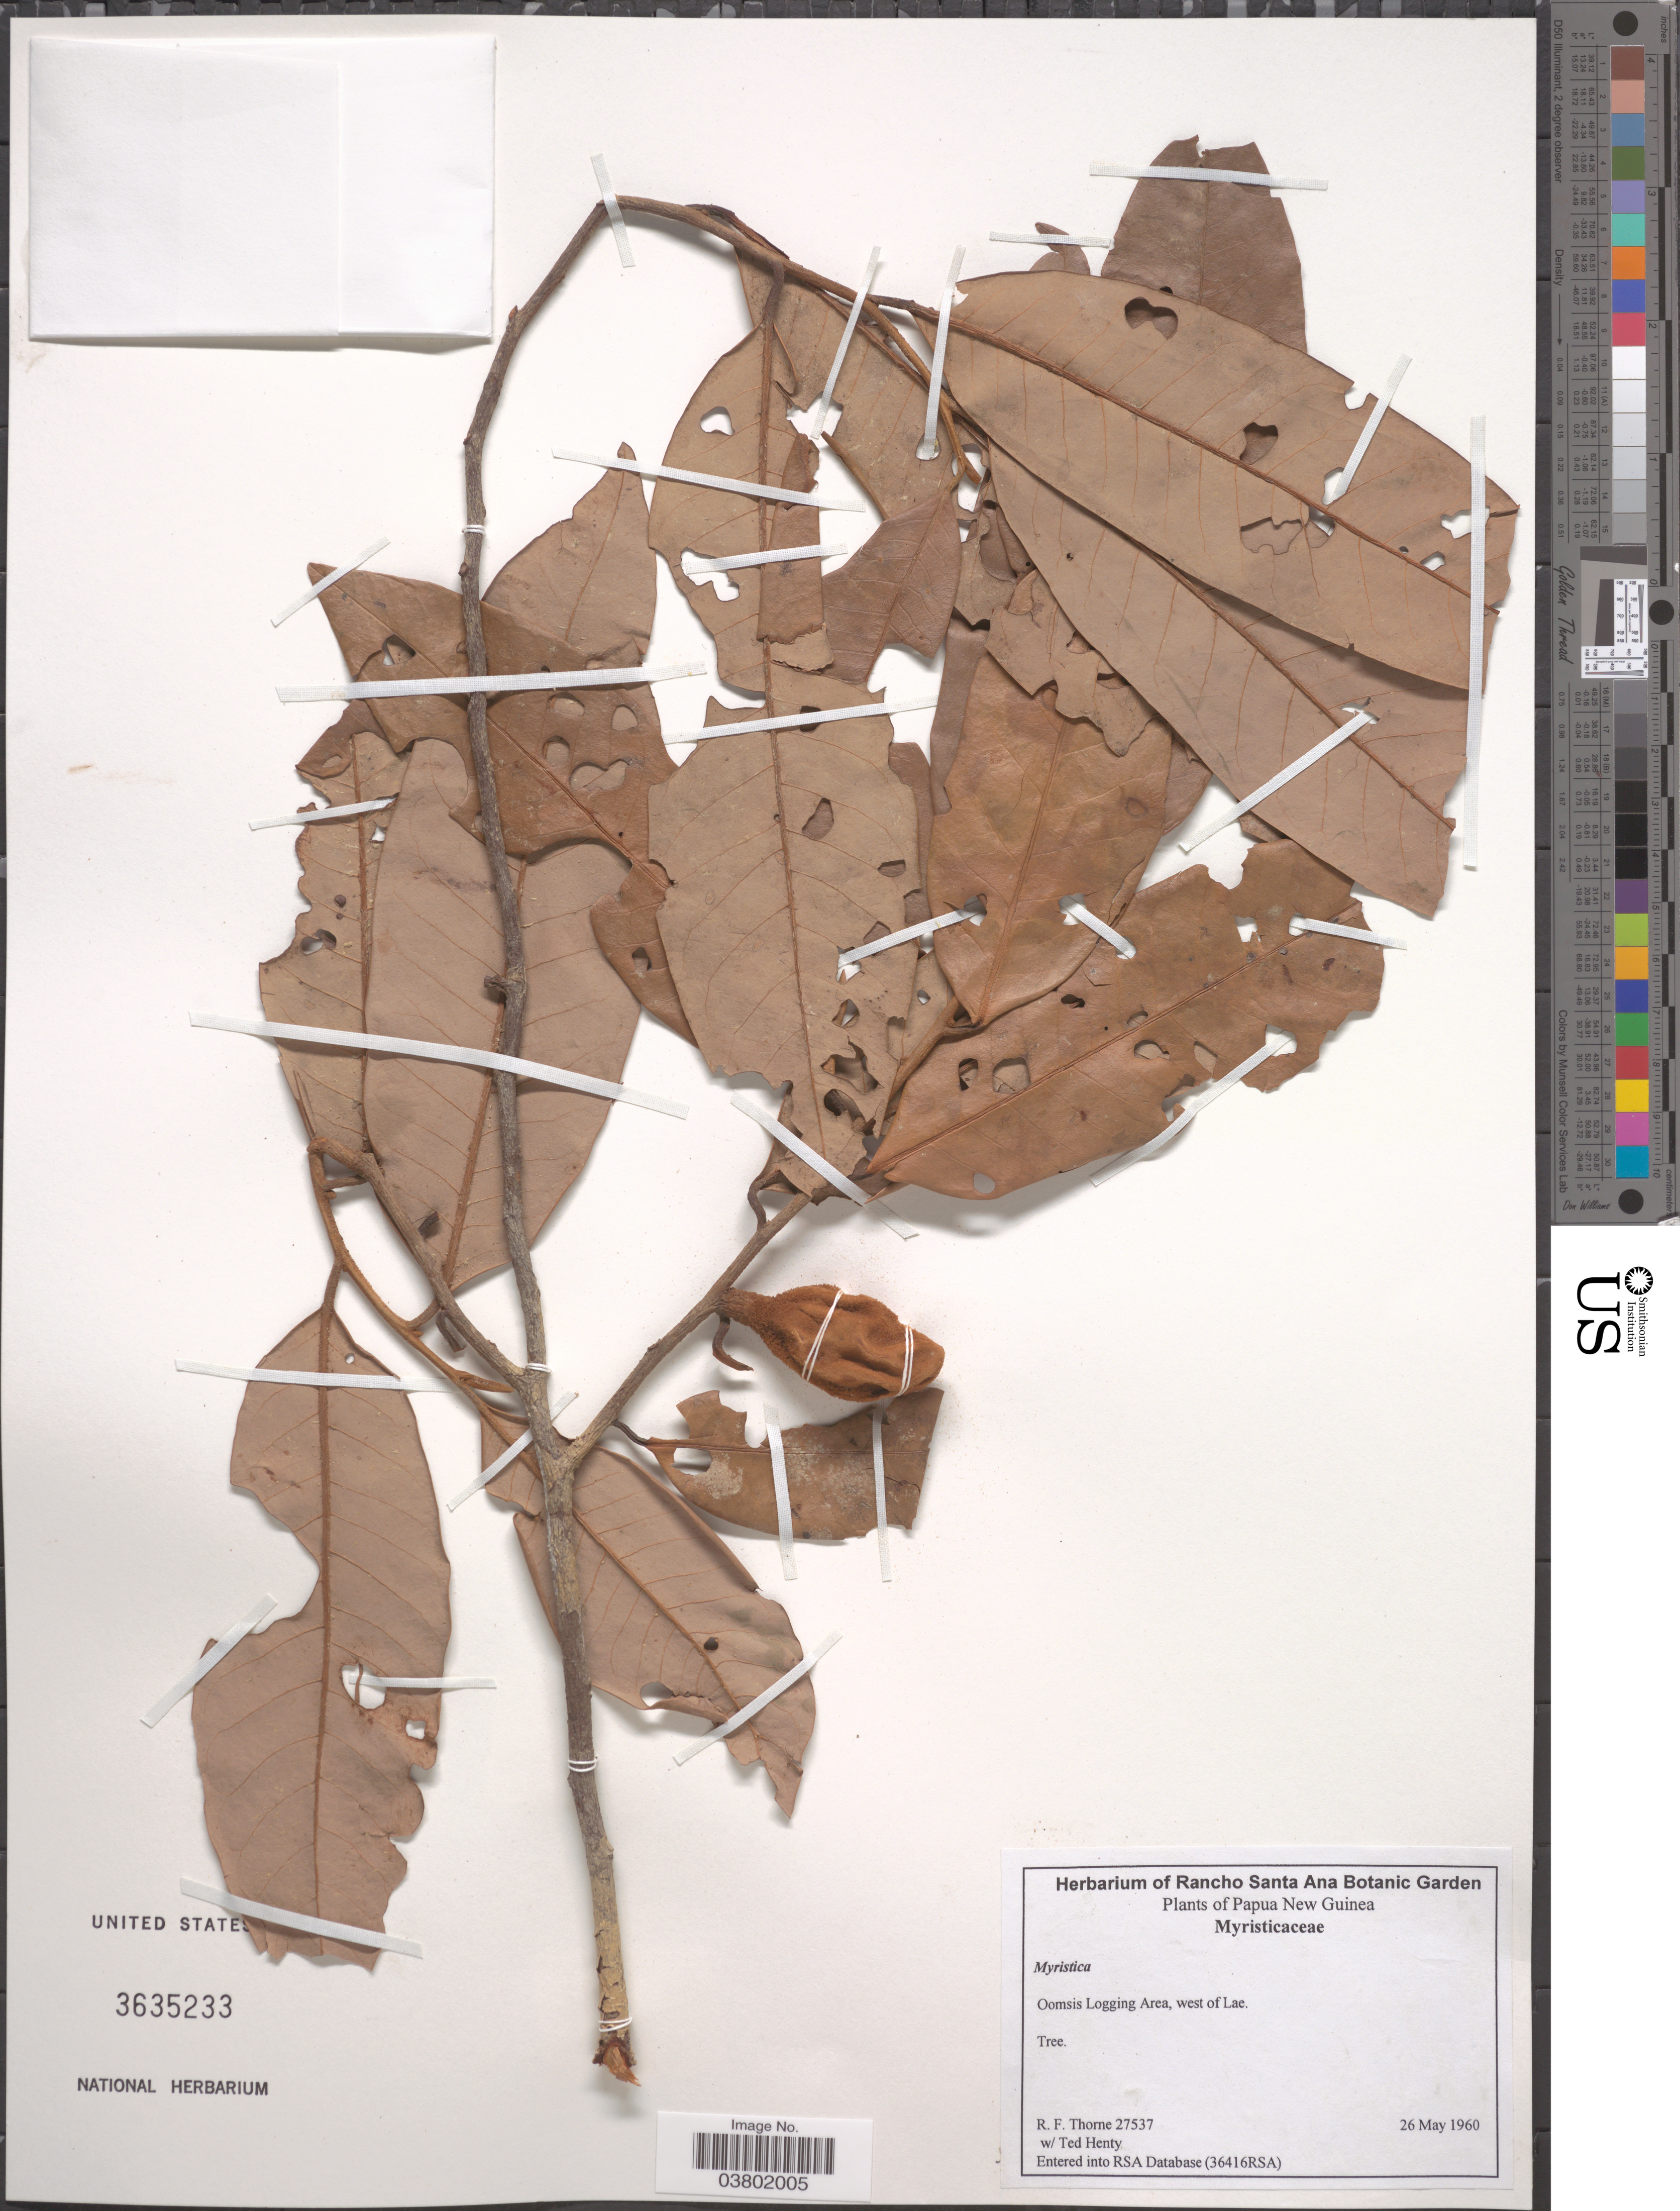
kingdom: Plantae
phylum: Tracheophyta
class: Magnoliopsida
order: Magnoliales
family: Myristicaceae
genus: Myristica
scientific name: Myristica sp.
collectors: R. Thorne & T. Henty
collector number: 27537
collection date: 1960-05-26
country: Papua New Guinea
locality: Oomsis Logging Area, west of Lae.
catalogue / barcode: US 3635233